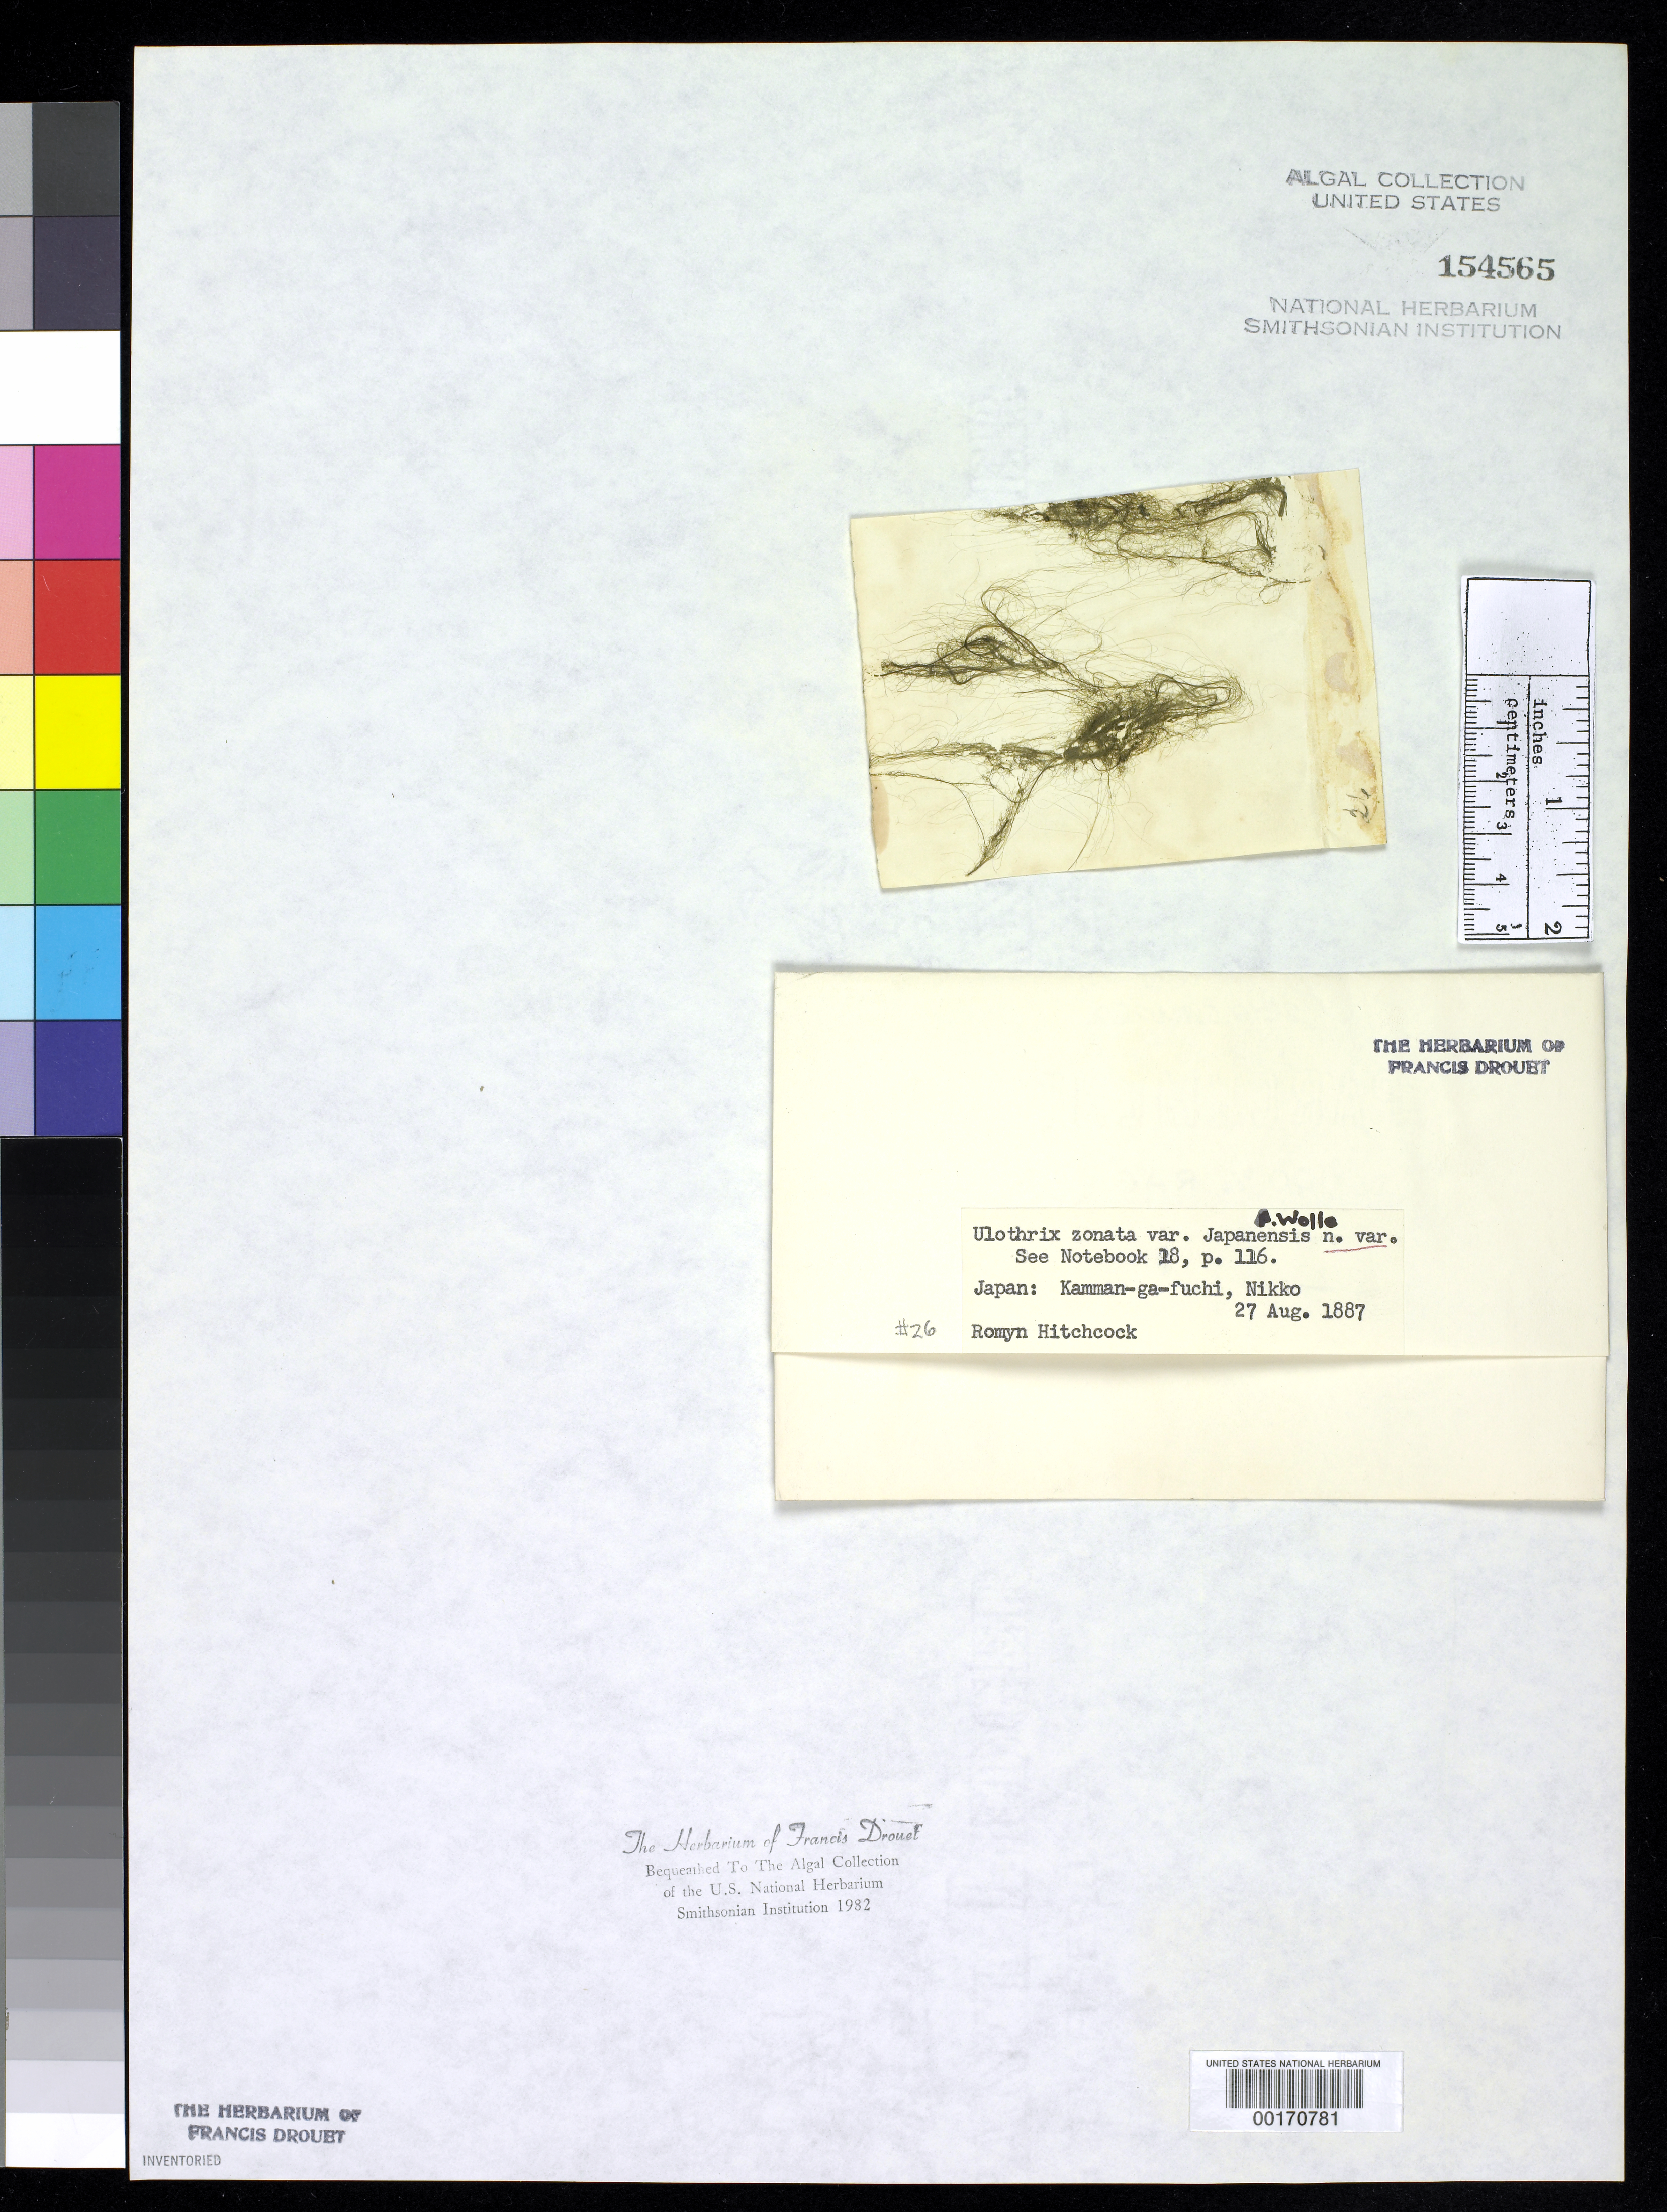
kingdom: Plantae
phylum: Chlorophyta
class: Ulvophyceae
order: Ulotrichales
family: Ulotrichaceae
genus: Ulothrix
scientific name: Ulothrix zonata var. japanensis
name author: Wolle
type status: Isotype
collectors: R. Hitchcock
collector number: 26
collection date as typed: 27 Aug 1887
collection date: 1887-08-27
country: Japan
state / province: Totigi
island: Honshu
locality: Kamman-ga-fuchi, Nikko.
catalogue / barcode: US 154565